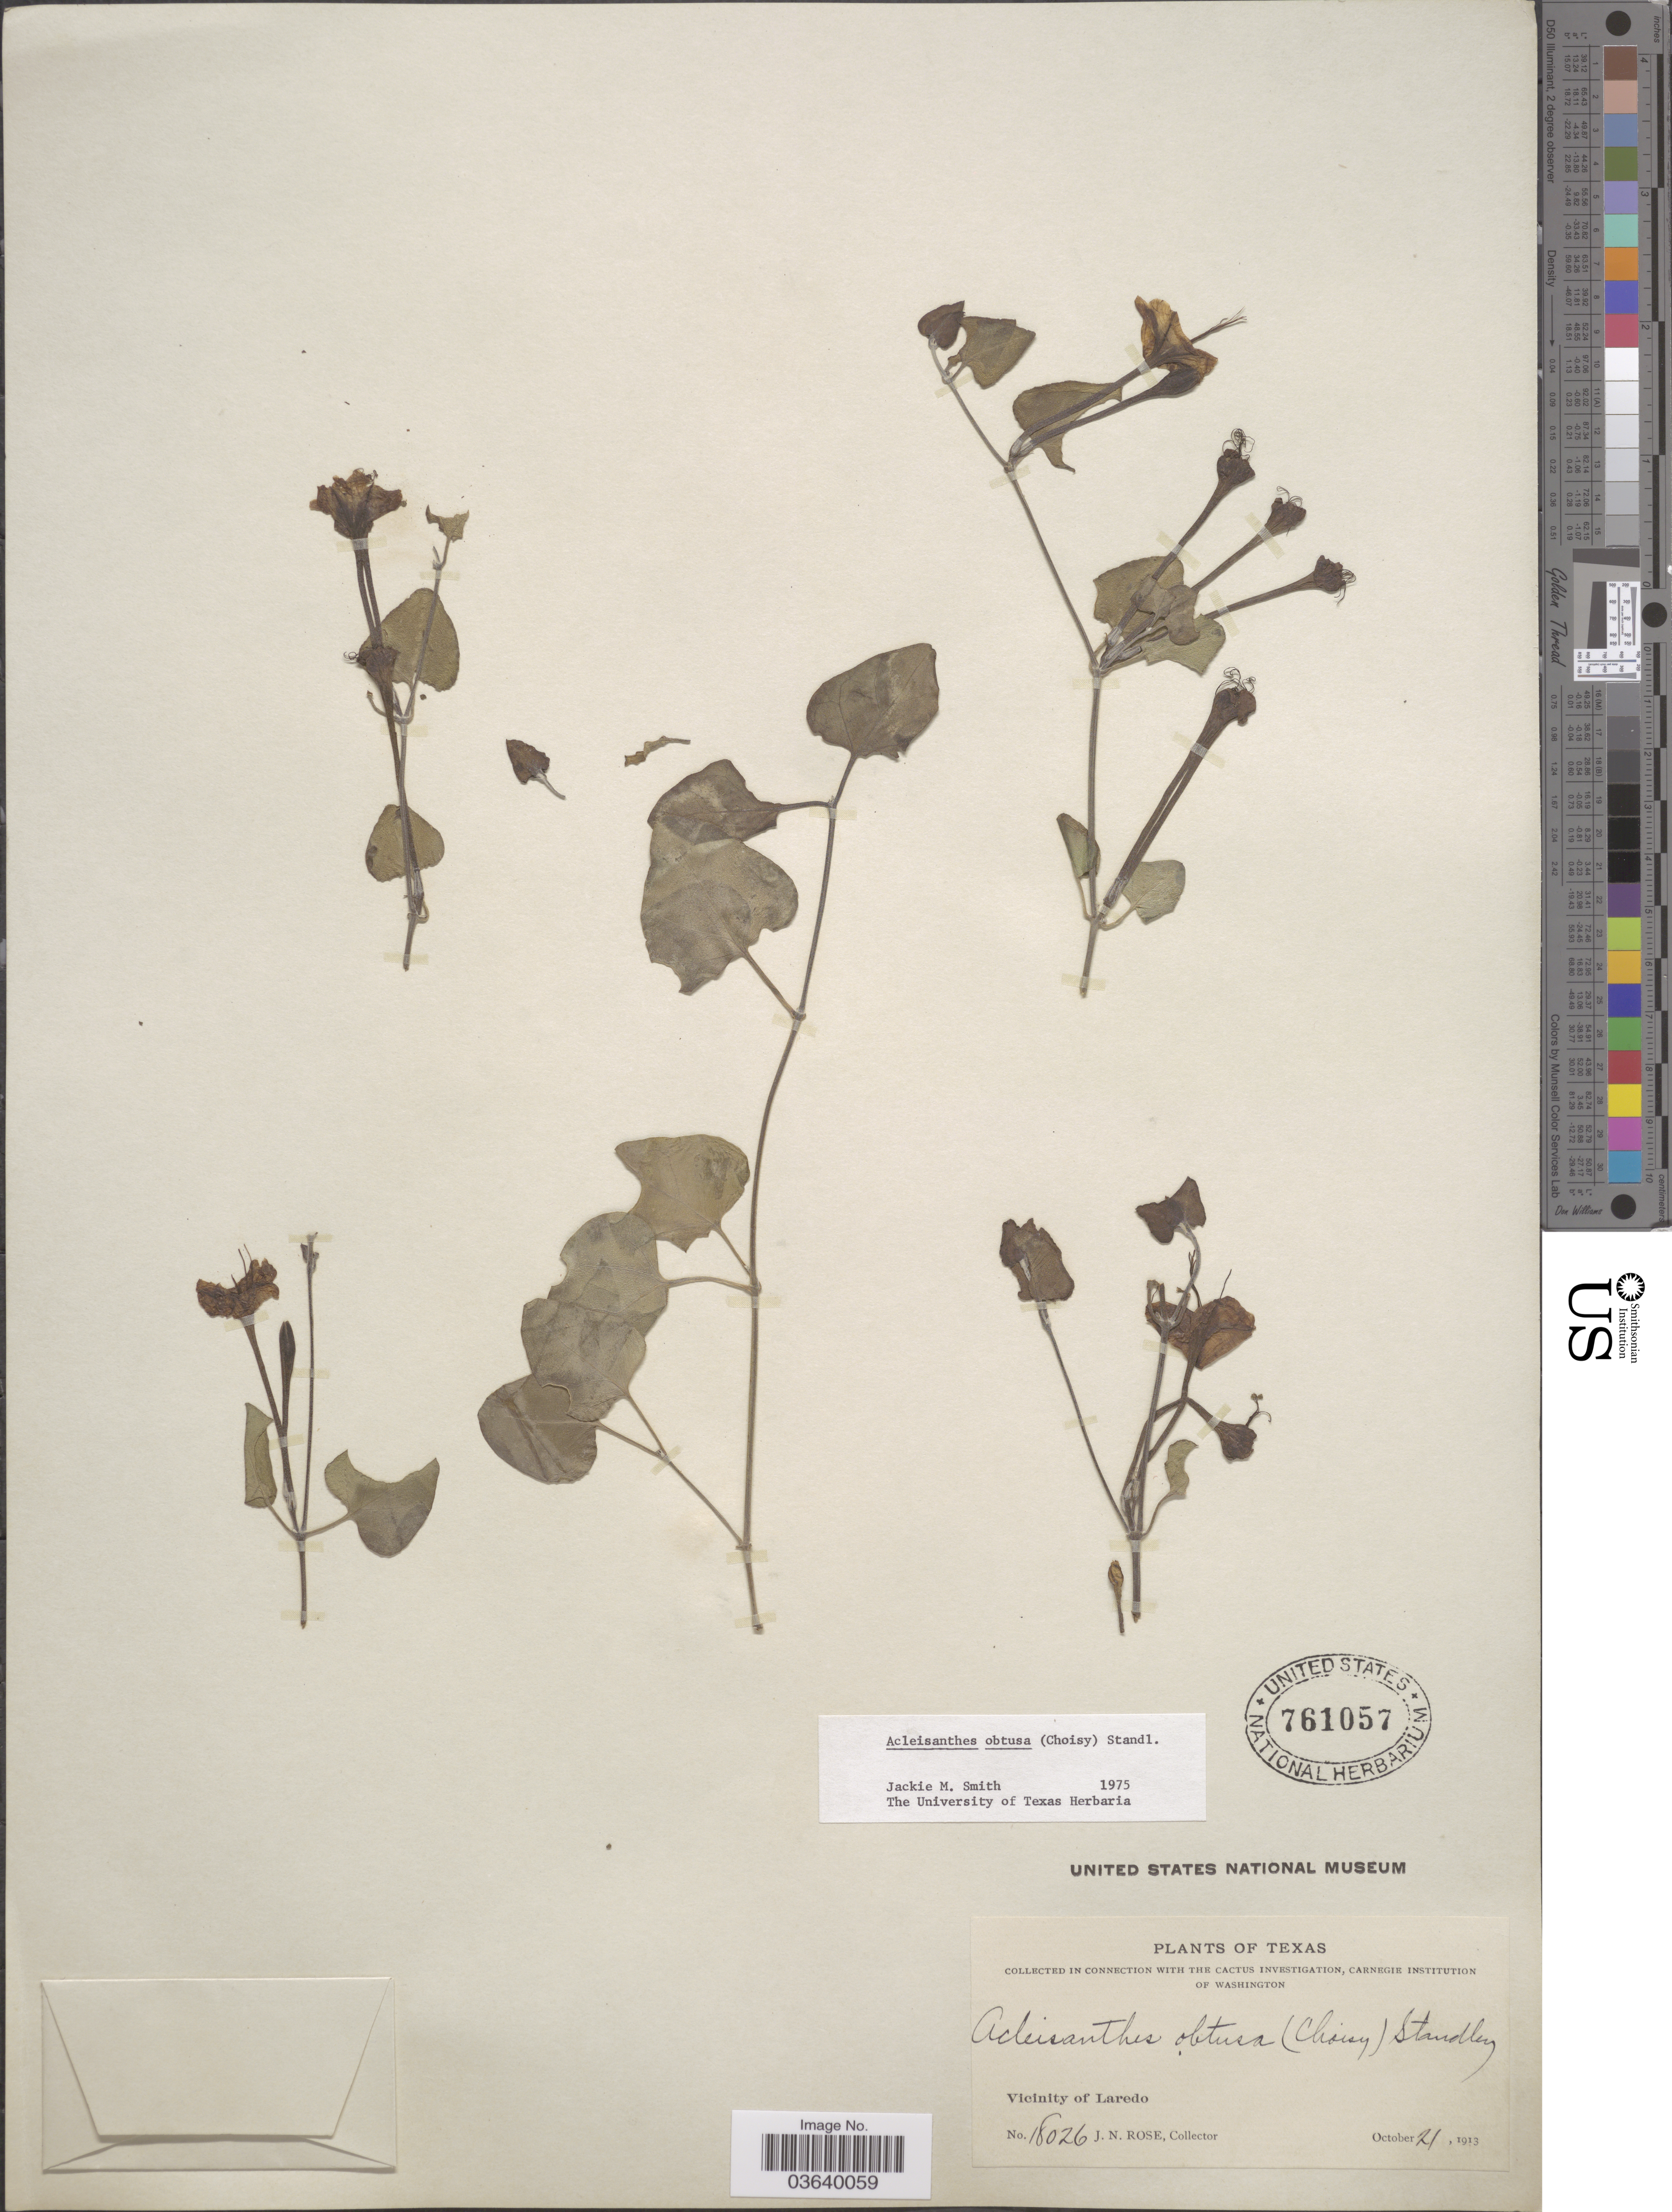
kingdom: Plantae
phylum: Tracheophyta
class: Magnoliopsida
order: Caryophyllales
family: Nyctaginaceae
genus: Acleisanthes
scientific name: Acleisanthes obtusa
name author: (Choisy) Standl.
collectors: J. N. Rose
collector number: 18026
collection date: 1913-10-21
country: United States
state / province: Texas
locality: Vicinity of Laredo.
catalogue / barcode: US 761057